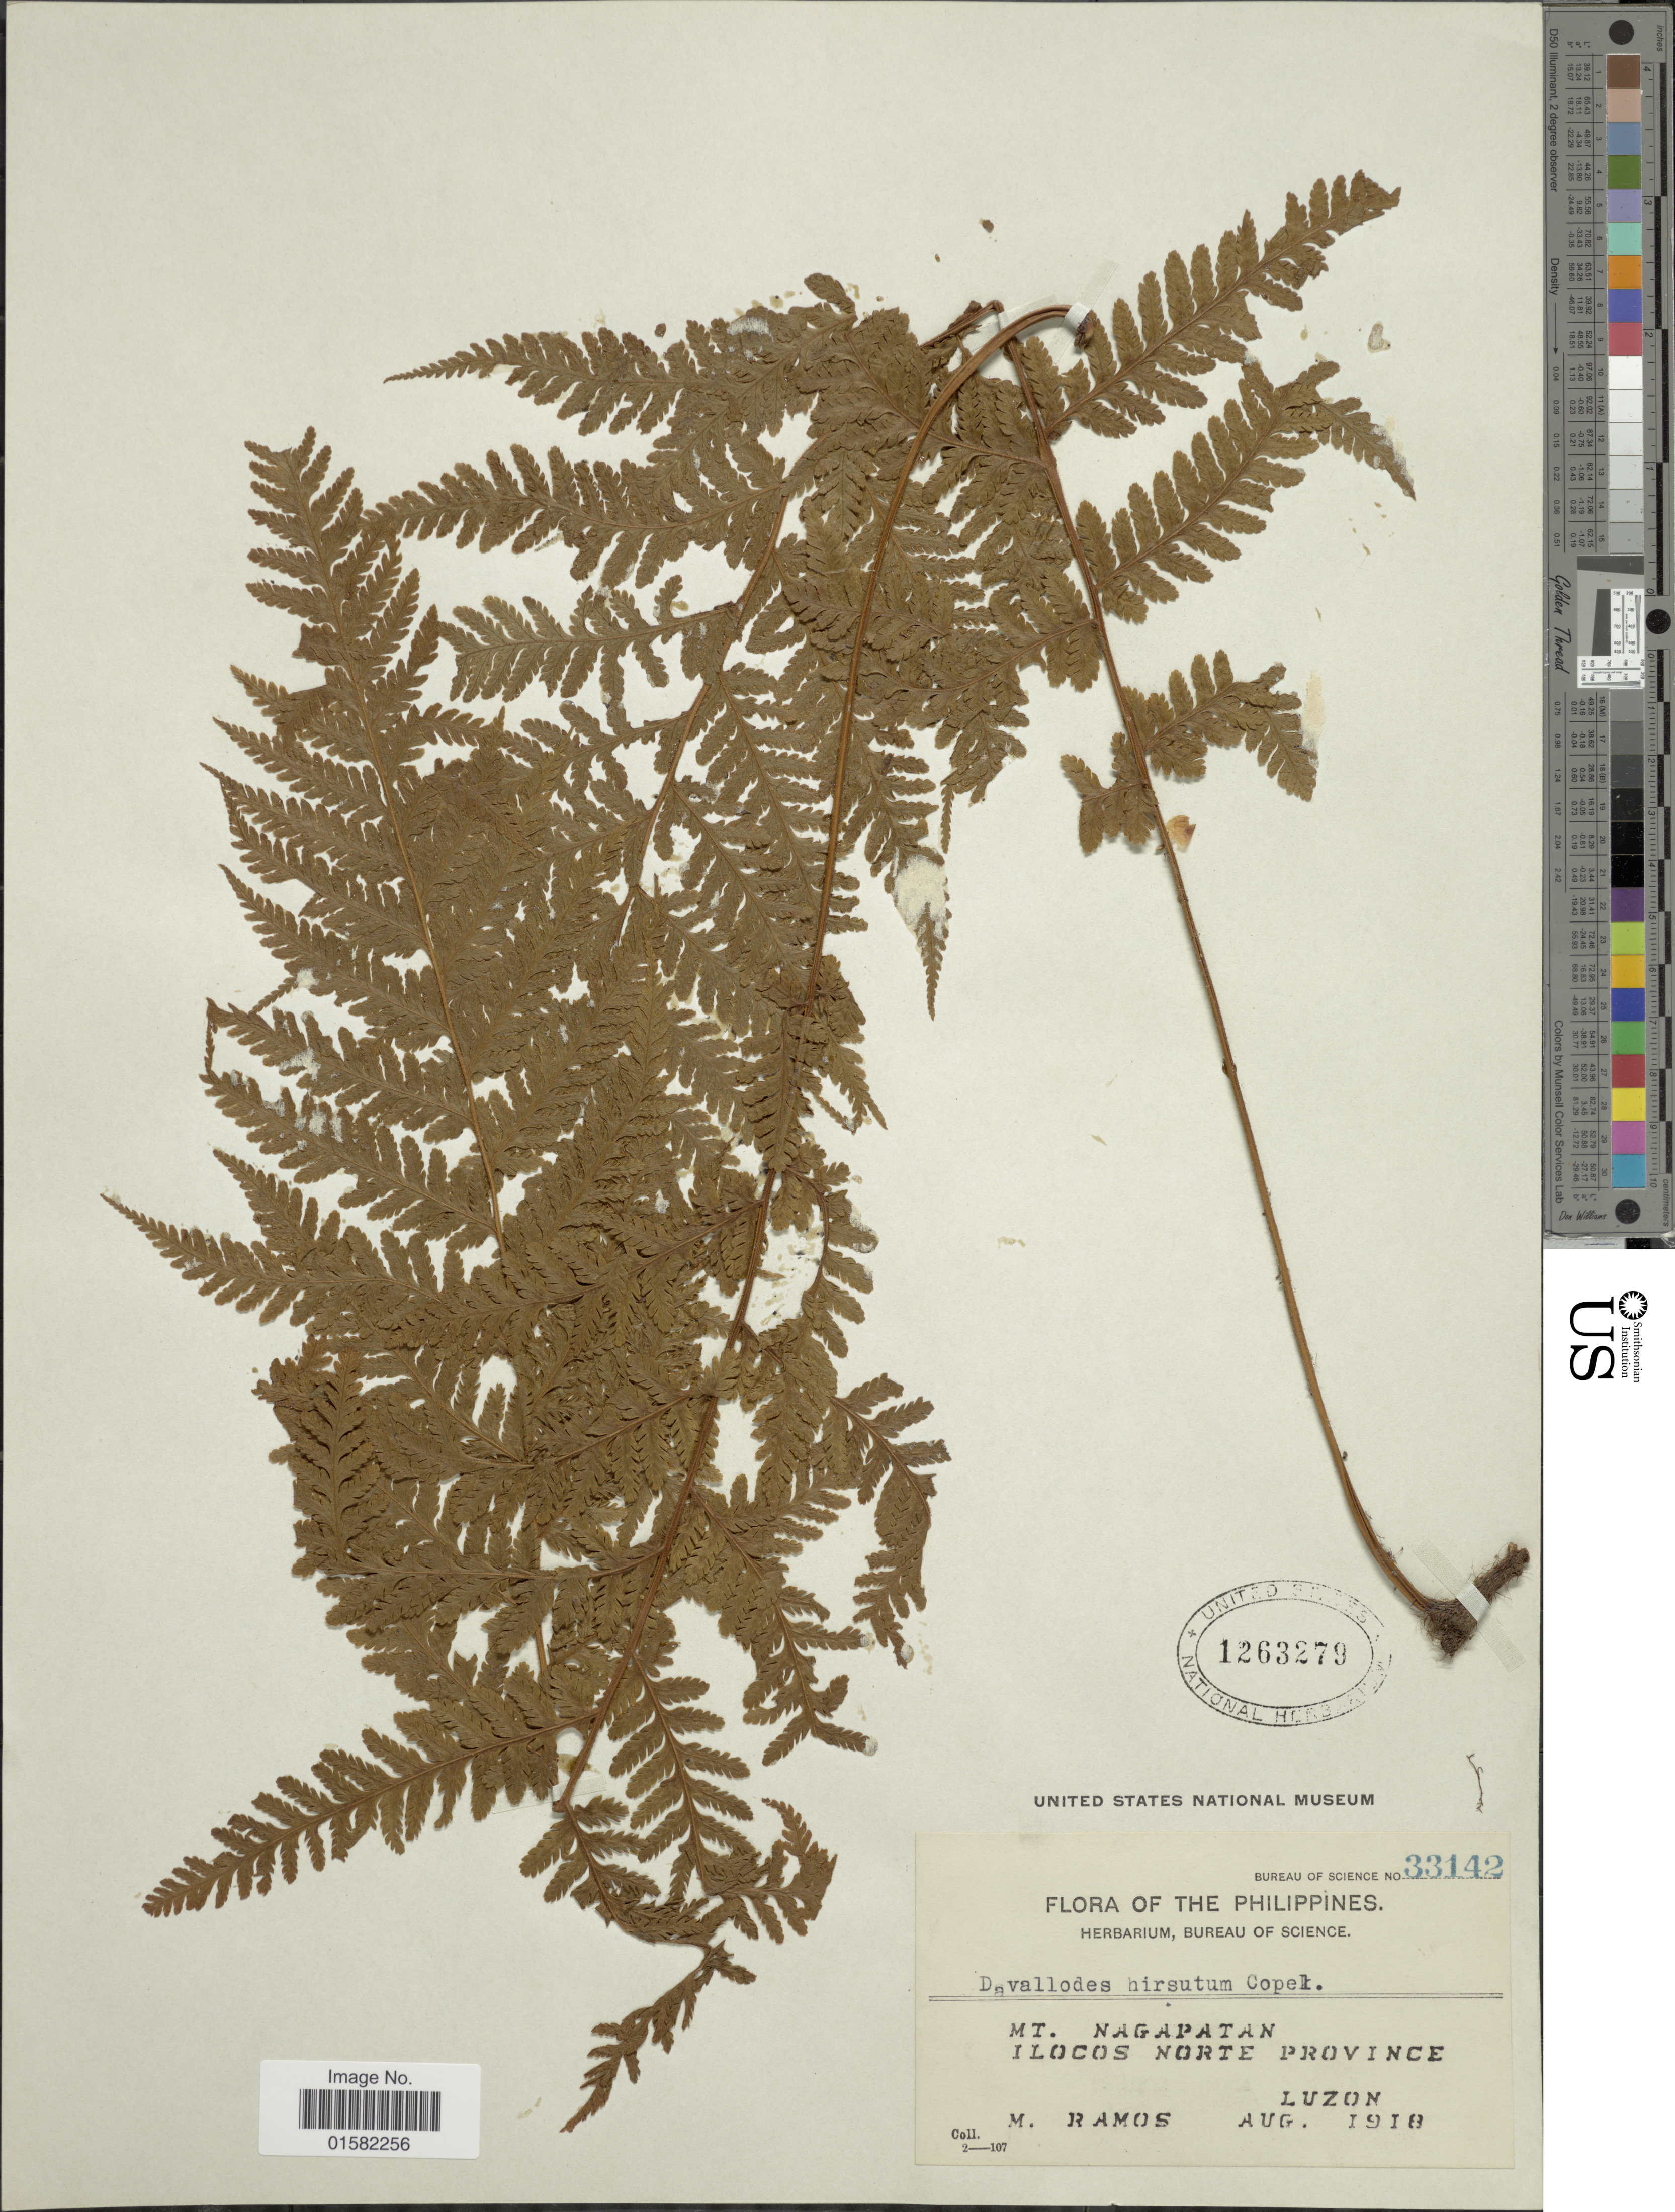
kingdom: Plantae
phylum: Tracheophyta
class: Polypodiopsida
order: Polypodiales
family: Davalliaceae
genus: Davallodes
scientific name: Davallodes hirsutum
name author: (J. Sm.) Copel.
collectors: M. Ramos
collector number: Bureau of Science 33142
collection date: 1918-08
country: Philippines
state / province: Ilocos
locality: Mt. Nagapatan, Ilocos Norte Province, Luzon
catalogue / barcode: US 1263279